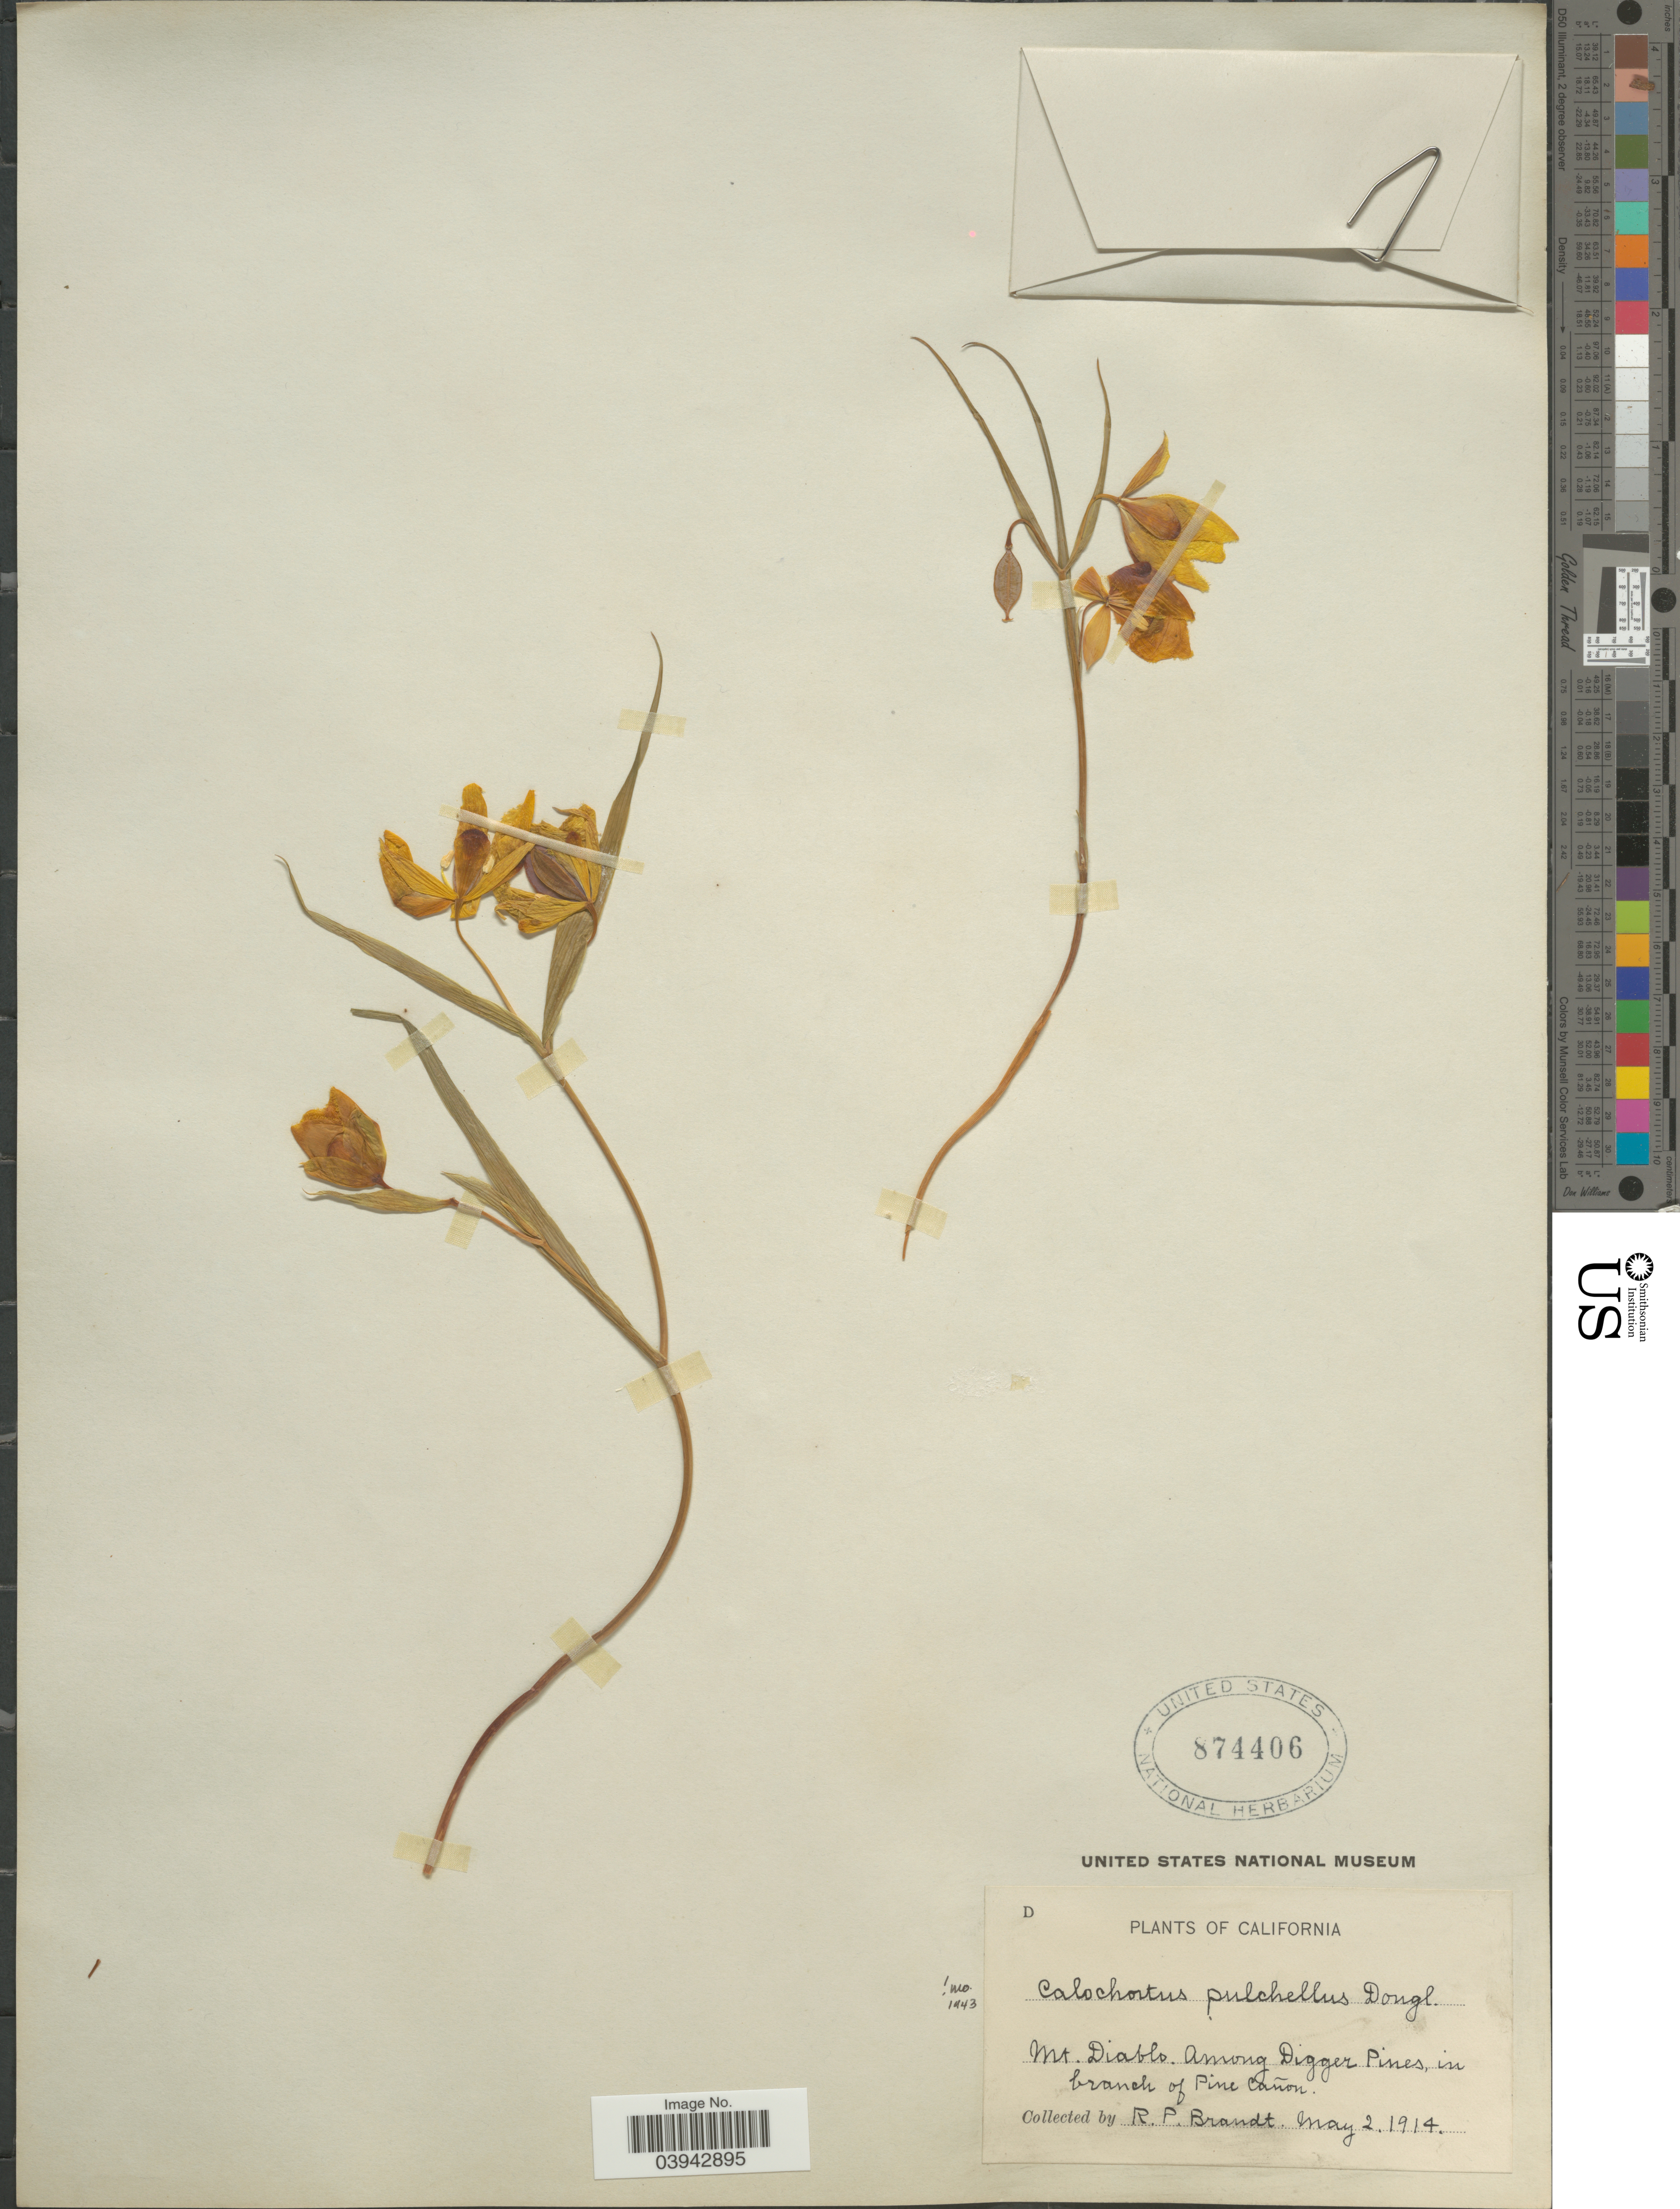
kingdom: Plantae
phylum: Tracheophyta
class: Liliopsida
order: Liliales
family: Liliaceae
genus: Calochortus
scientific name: Calochortus pulchellus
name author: (Benth.) Alph. Wood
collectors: R. Brandt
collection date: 1914-05-02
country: United States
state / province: California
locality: Mt. Diablo. Among Digger Pines, in branch of Pine Cañon.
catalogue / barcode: US 874406